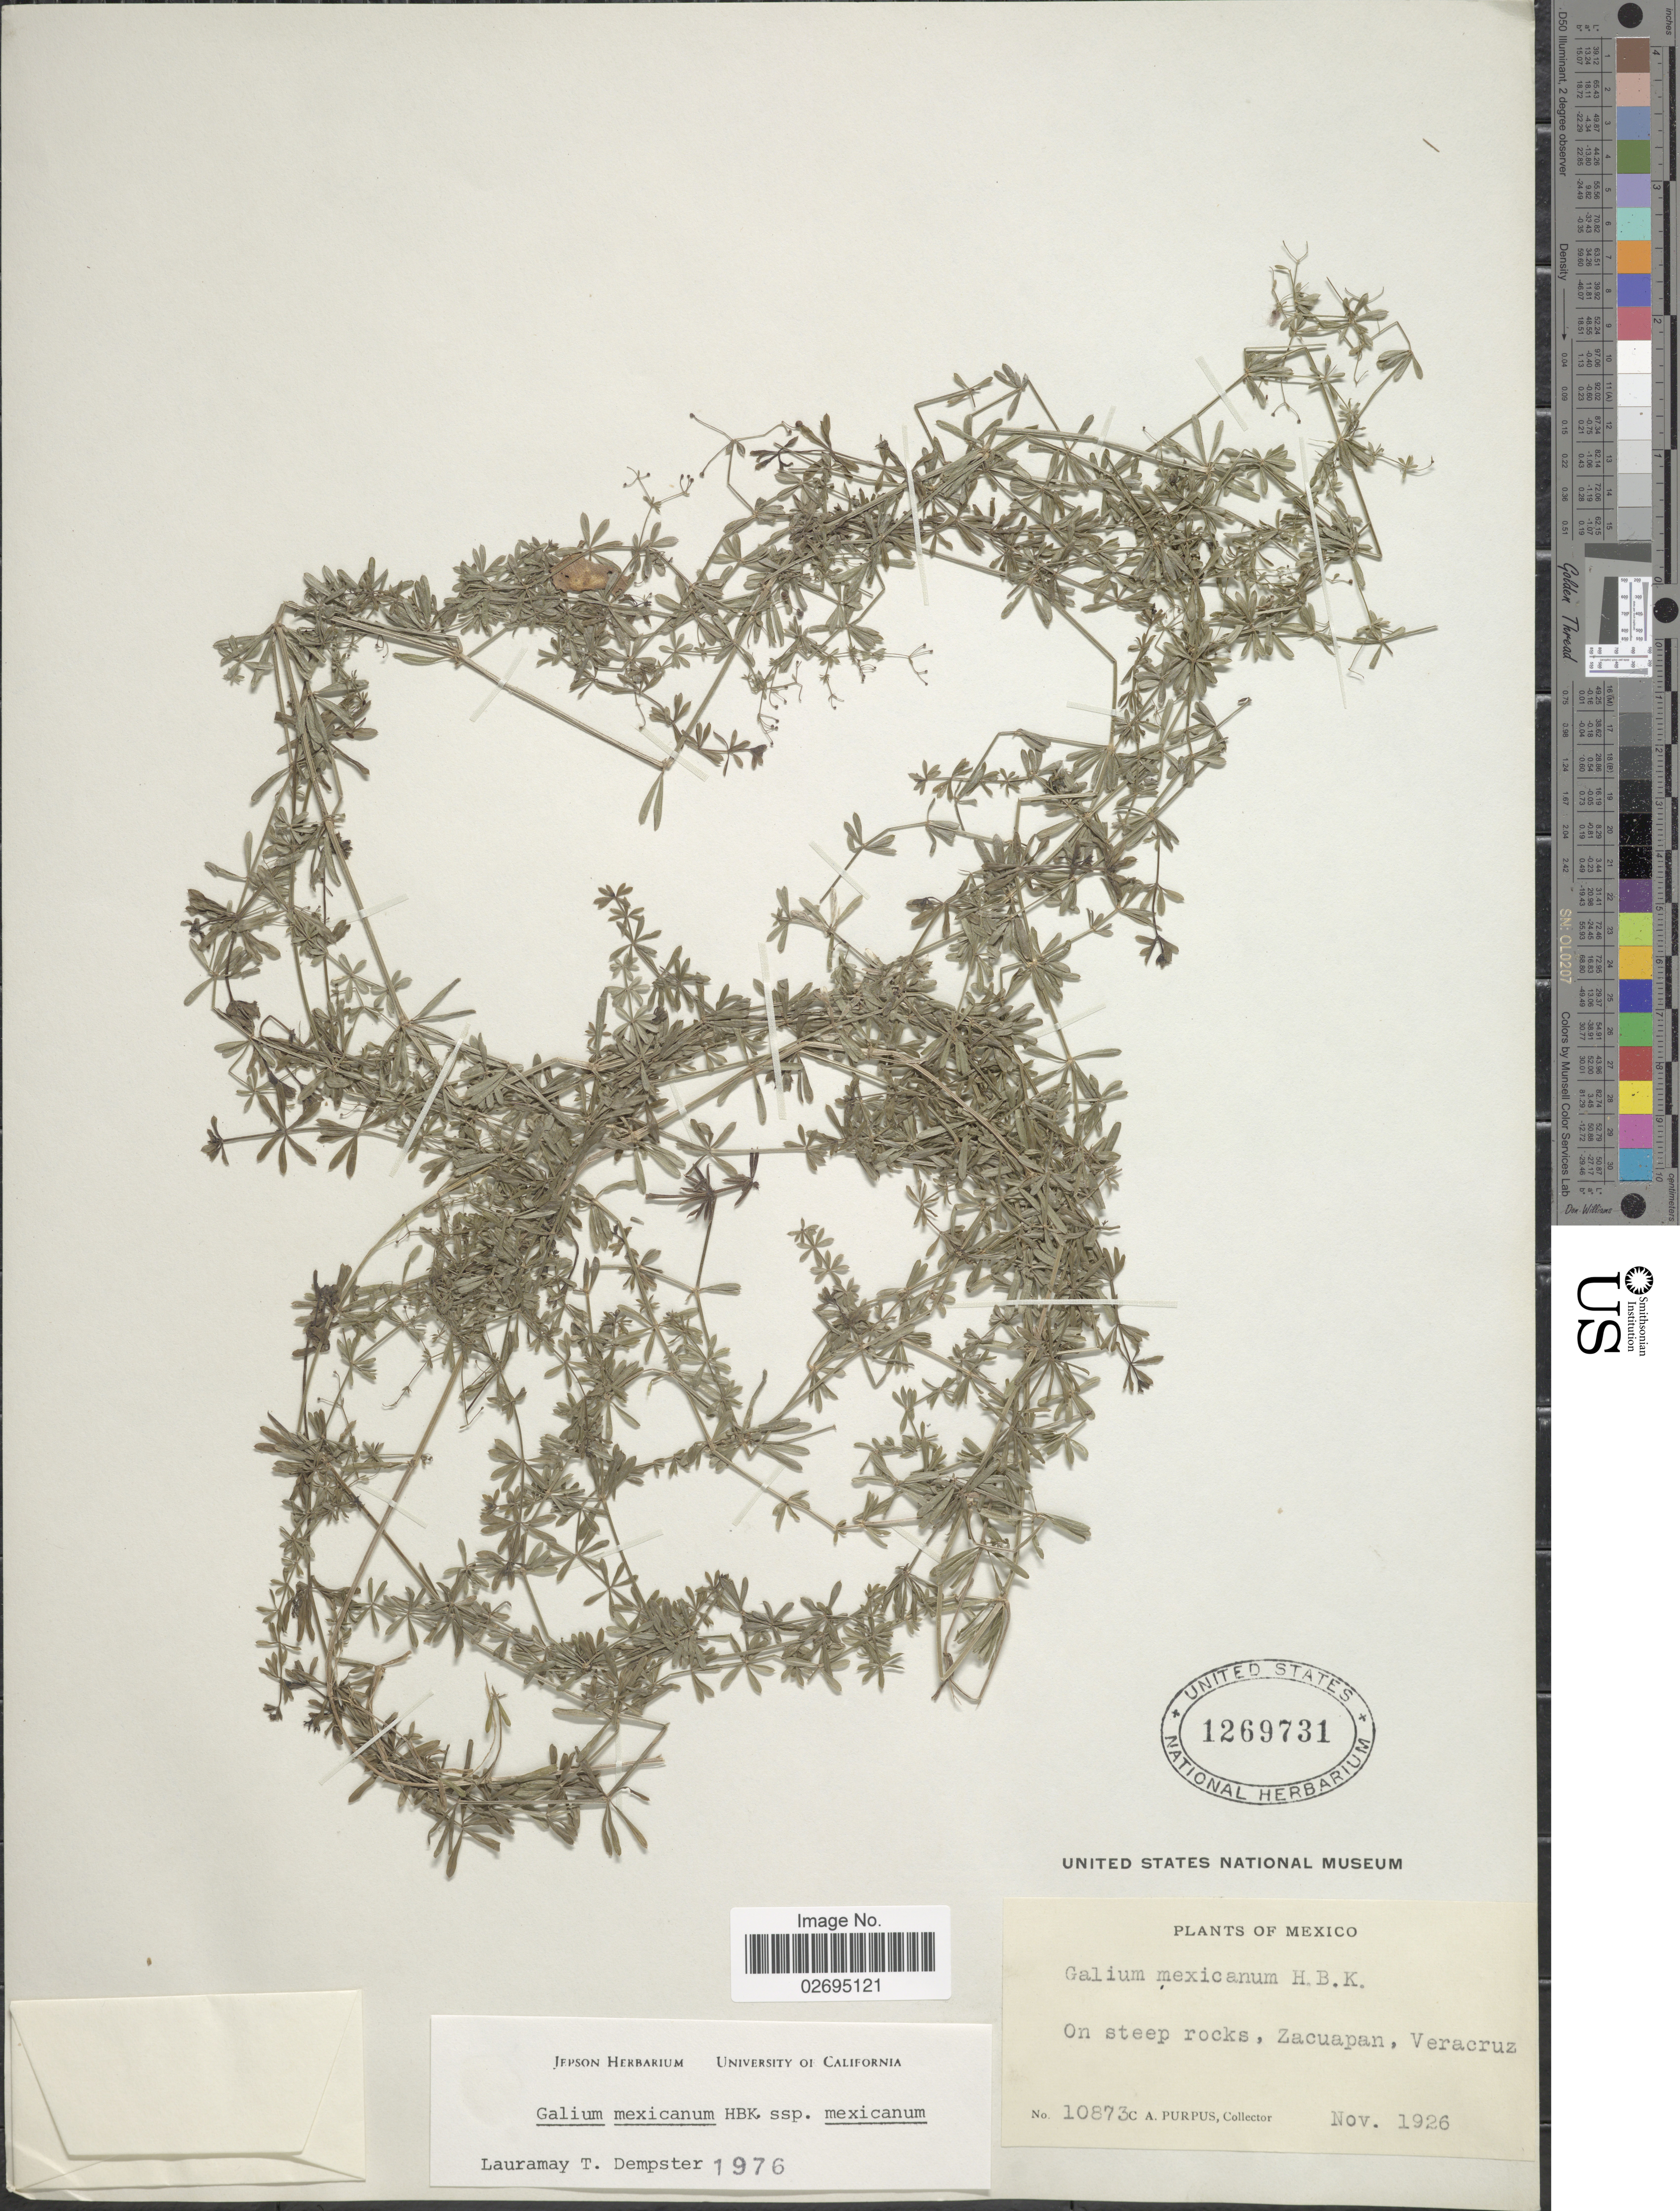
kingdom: Plantae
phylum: Tracheophyta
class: Magnoliopsida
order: Gentianales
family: Rubiaceae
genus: Galium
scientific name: Galium mexicanum subsp. mexicanum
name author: Kunth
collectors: C. A. Purpus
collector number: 10873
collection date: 1926-11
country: Mexico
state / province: Veracruz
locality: Zacuapan, Veracruz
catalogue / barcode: US 1269731